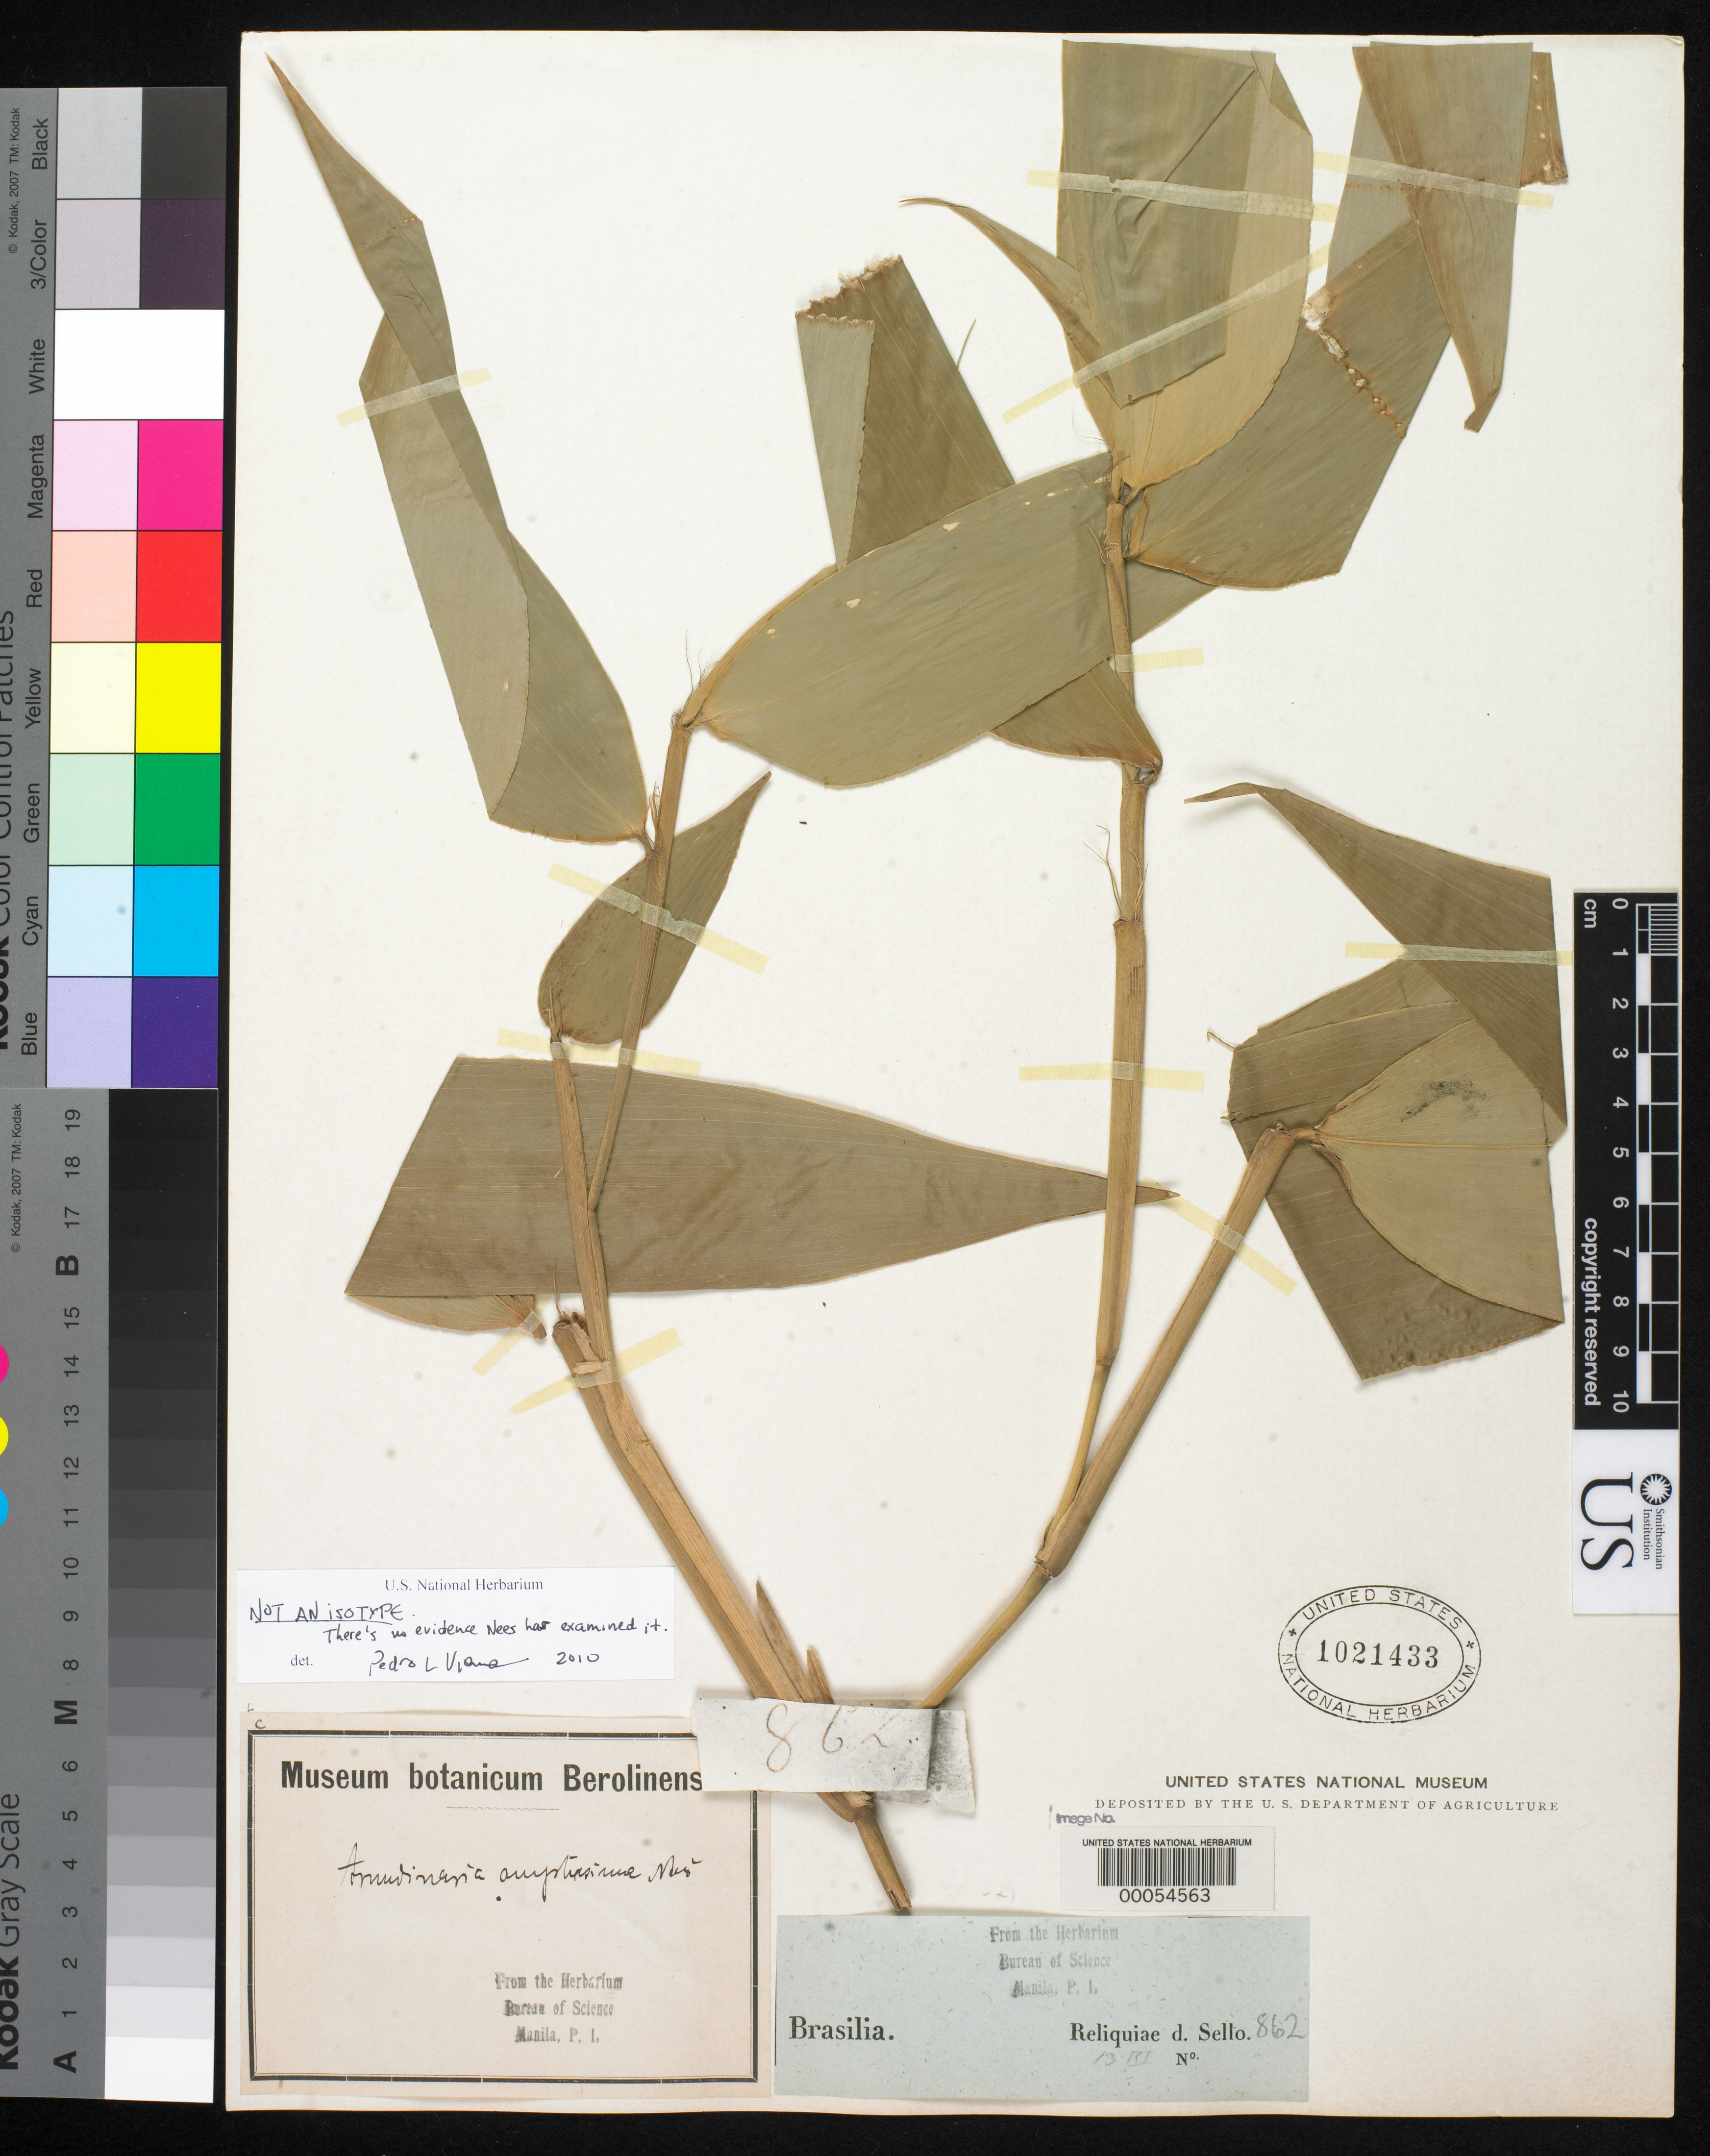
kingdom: Plantae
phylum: Tracheophyta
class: Liliopsida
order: Poales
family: Poaceae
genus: Arundinaria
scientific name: Arundinaria amplissima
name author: Nees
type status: Possible Isotype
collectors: F. Sellow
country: Brazil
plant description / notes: Annotated by P.L. Viana (2010) as "not an isotype. There's no evidence Nees has examined it."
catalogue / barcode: US 1021433